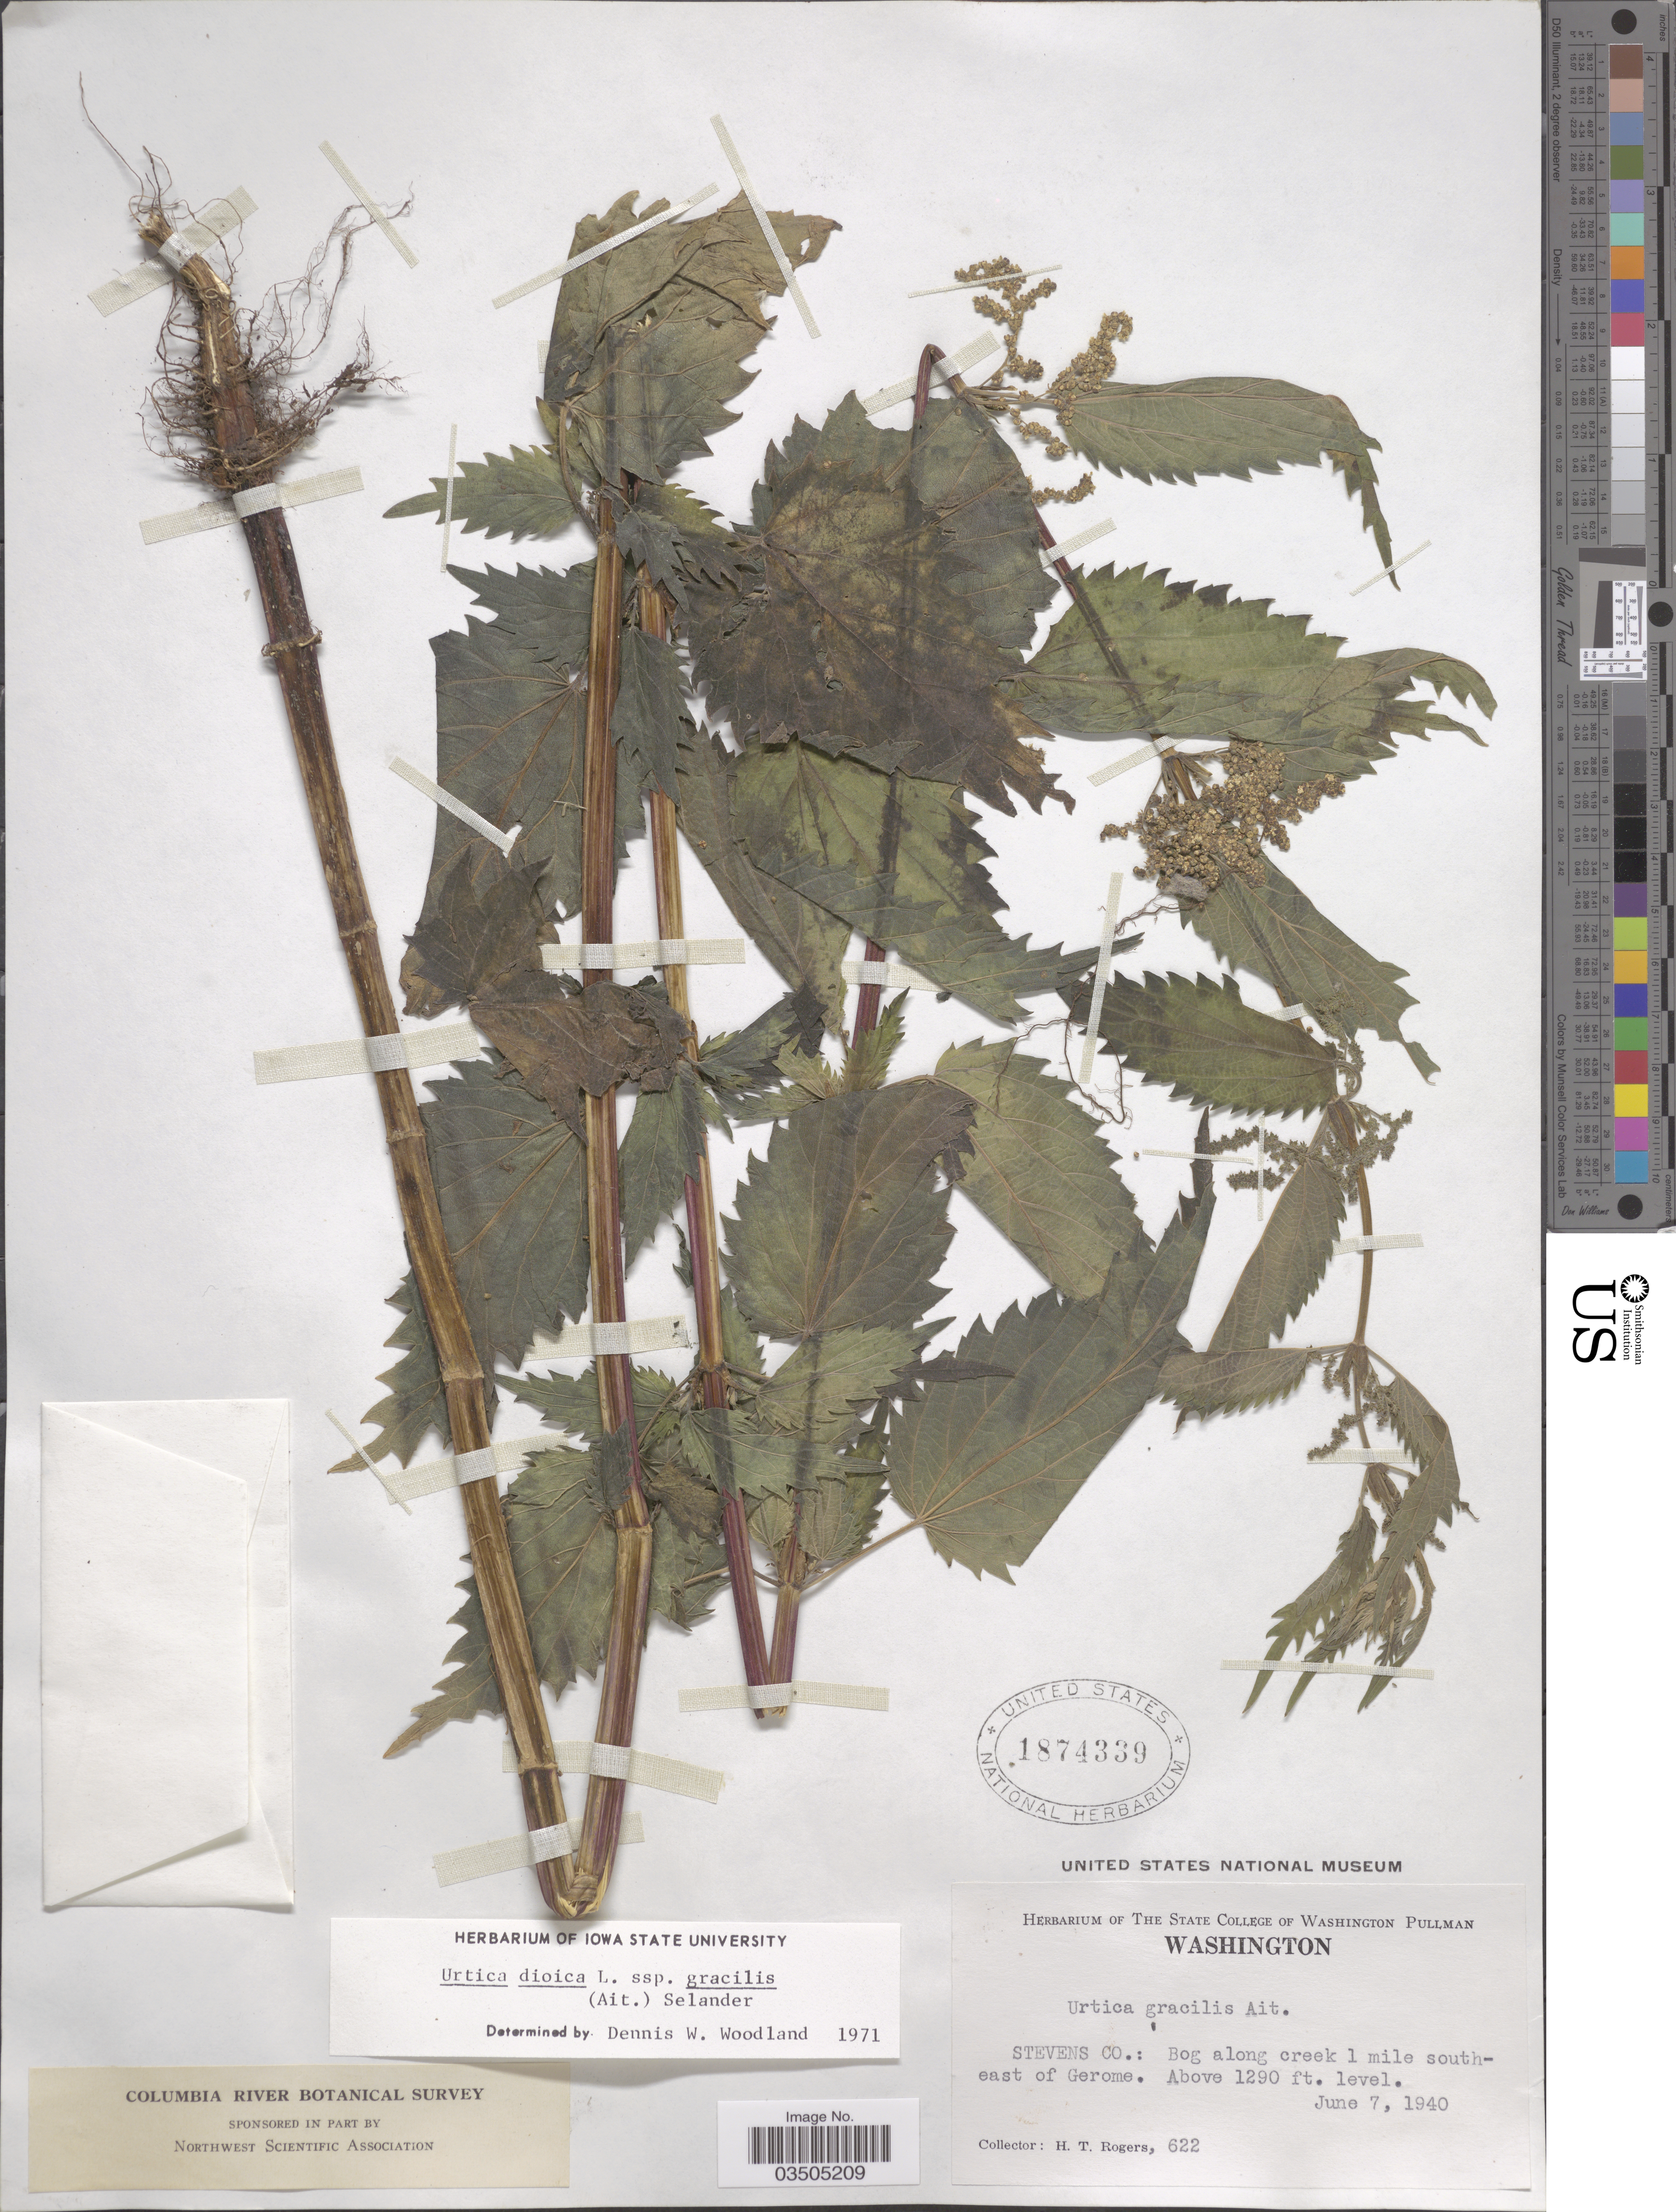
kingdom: Plantae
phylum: Tracheophyta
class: Magnoliopsida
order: Rosales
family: Urticaceae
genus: Urtica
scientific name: Urtica dioica subsp. gracilis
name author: L.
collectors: H. Rogers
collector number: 622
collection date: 1940-06-07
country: United States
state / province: Washington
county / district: Stevens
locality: Stevens Co.: Bog along creek 1 mile southeast of Gerome.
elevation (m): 393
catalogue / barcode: US 1874339